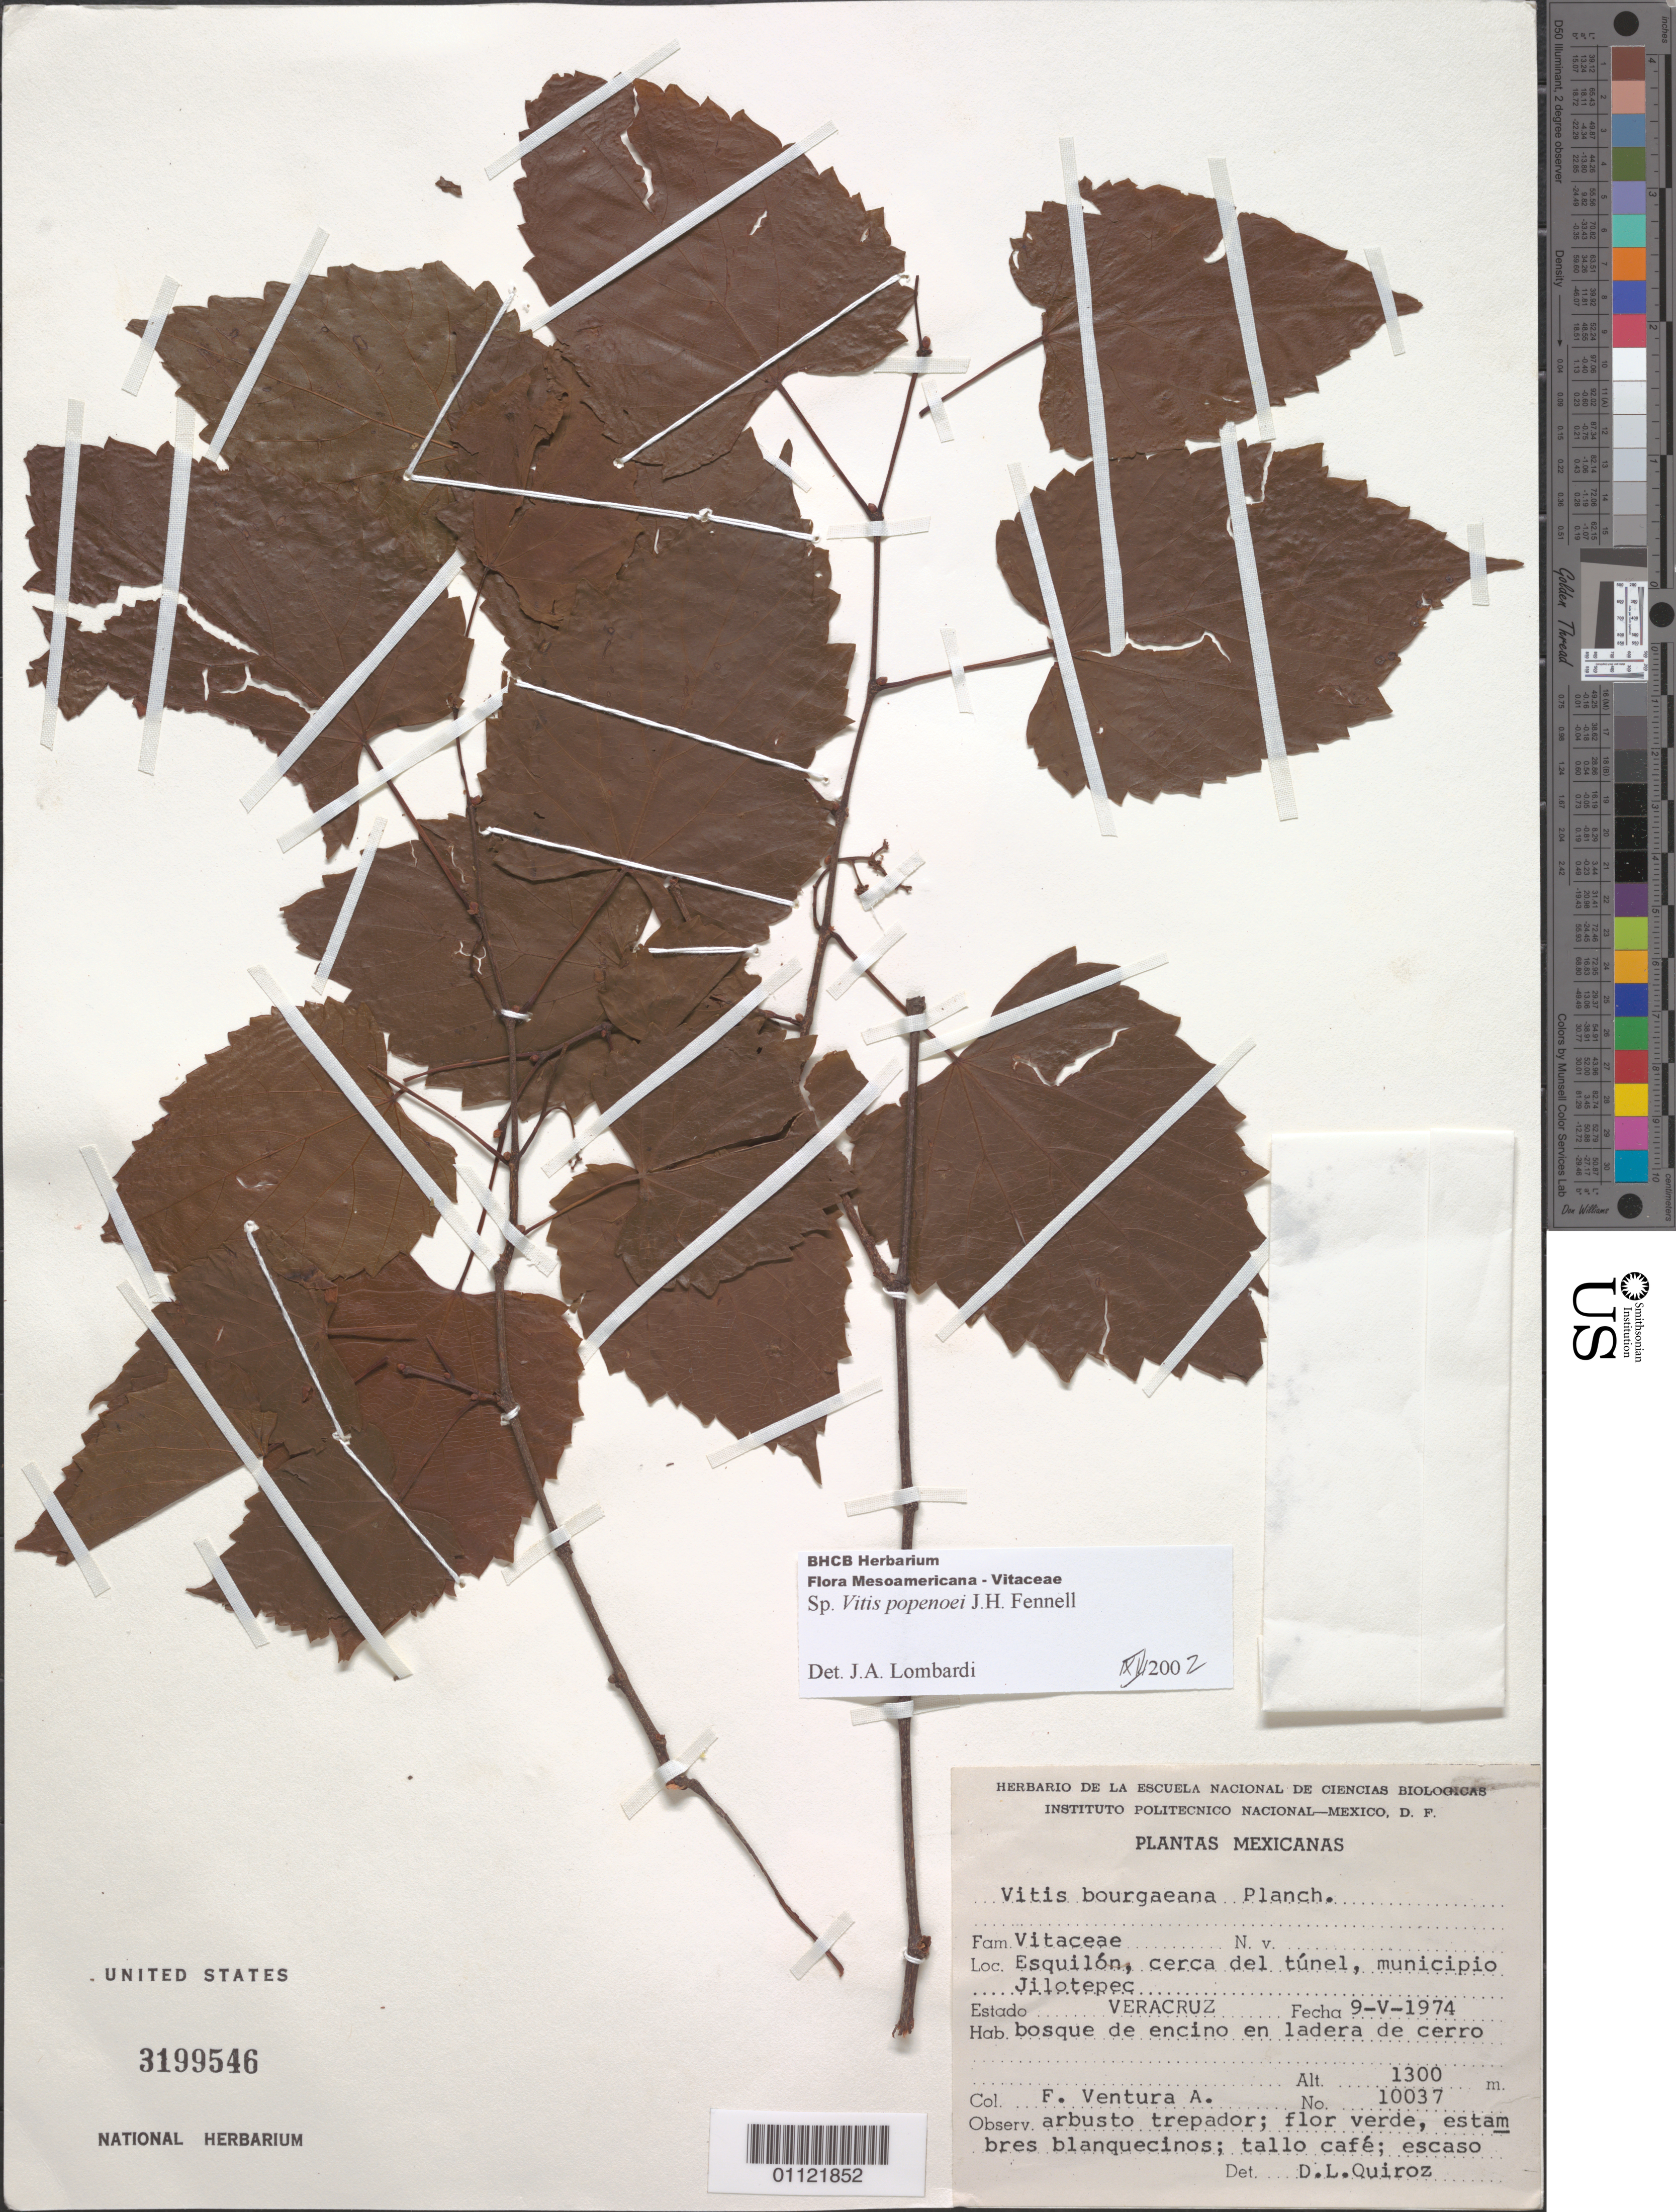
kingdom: Plantae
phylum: Tracheophyta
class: Magnoliopsida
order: Vitales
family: Vitaceae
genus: Vitis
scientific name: Vitis popenoei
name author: J.L. Fennell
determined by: Lombardi, Julio A.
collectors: F. Ventura A.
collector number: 10037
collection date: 1974-05-09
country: Mexico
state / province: Veracruz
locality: Esquilon, cerca del tunel, municipio Jilotepec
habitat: bosque de encino en ladera de cerro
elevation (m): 1300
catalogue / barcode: US 3199546